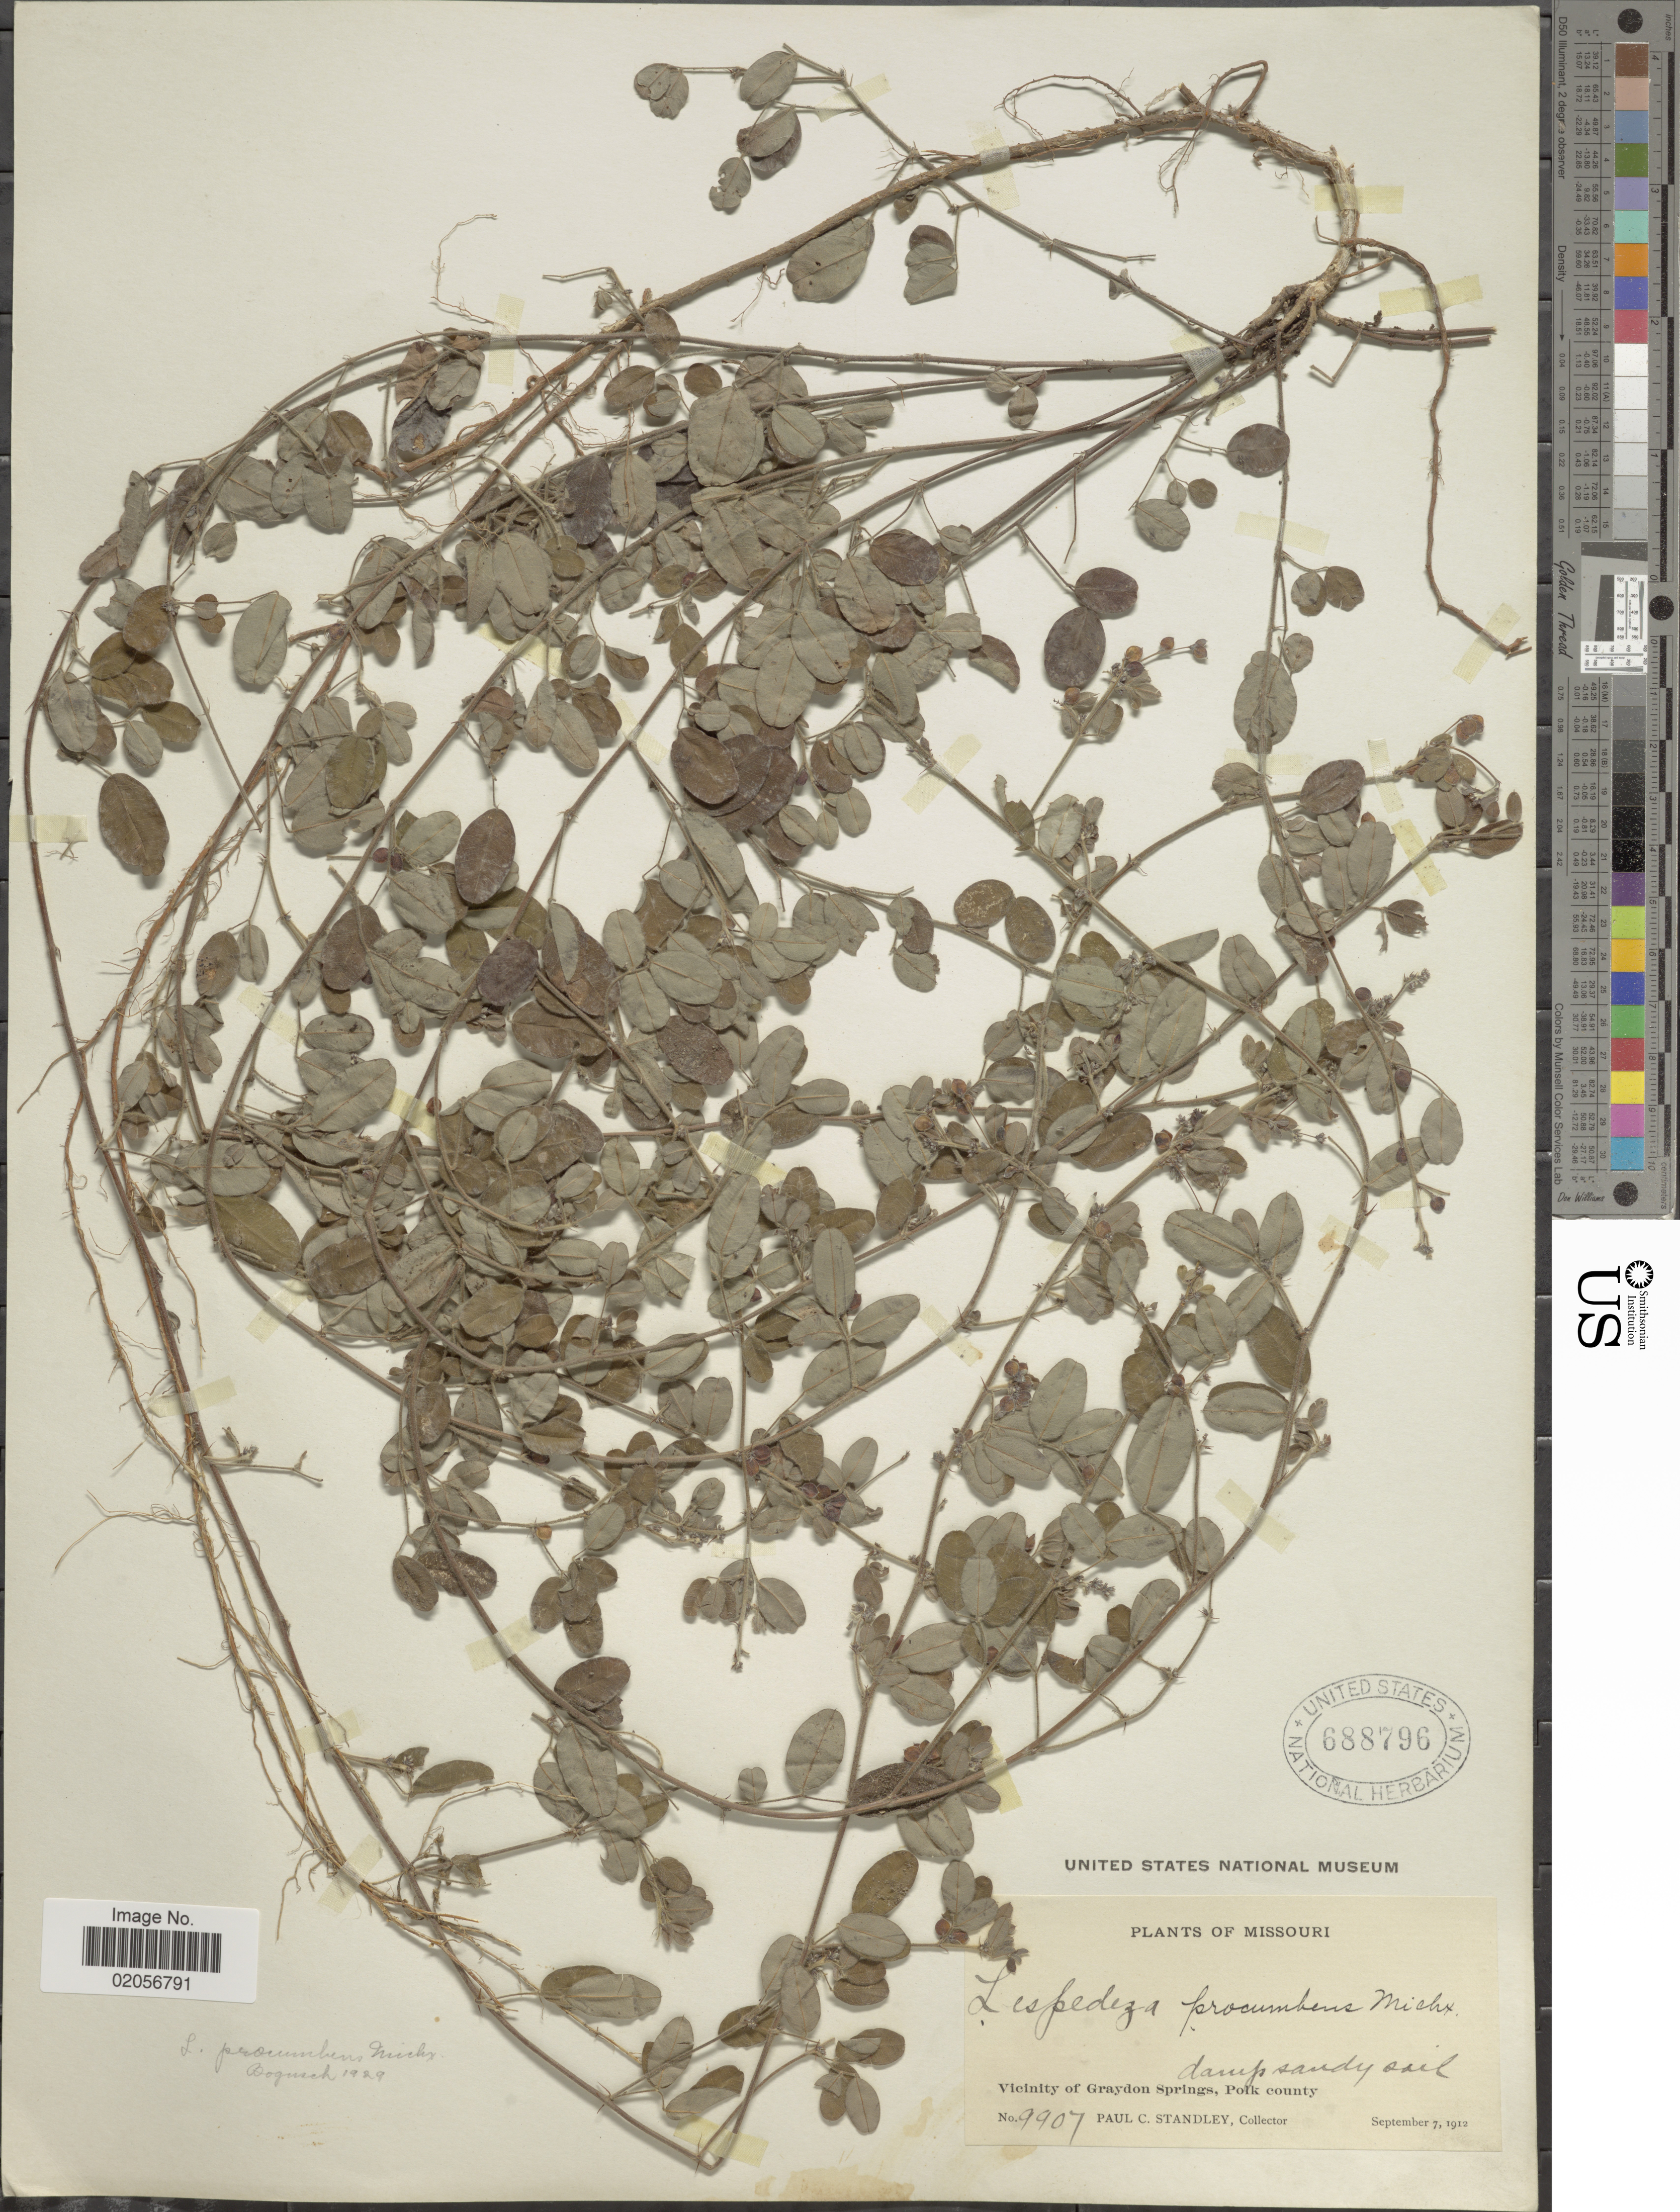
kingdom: Plantae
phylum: Tracheophyta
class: Magnoliopsida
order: Fabales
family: Fabaceae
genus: Lespedeza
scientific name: Lespedeza procumbens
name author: Michx.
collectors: P. C. Standley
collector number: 9907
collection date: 1912-09-07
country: United States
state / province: Missouri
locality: Vicinity of Graydon Springs, Polk County, damp sandy soil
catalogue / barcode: US 688796